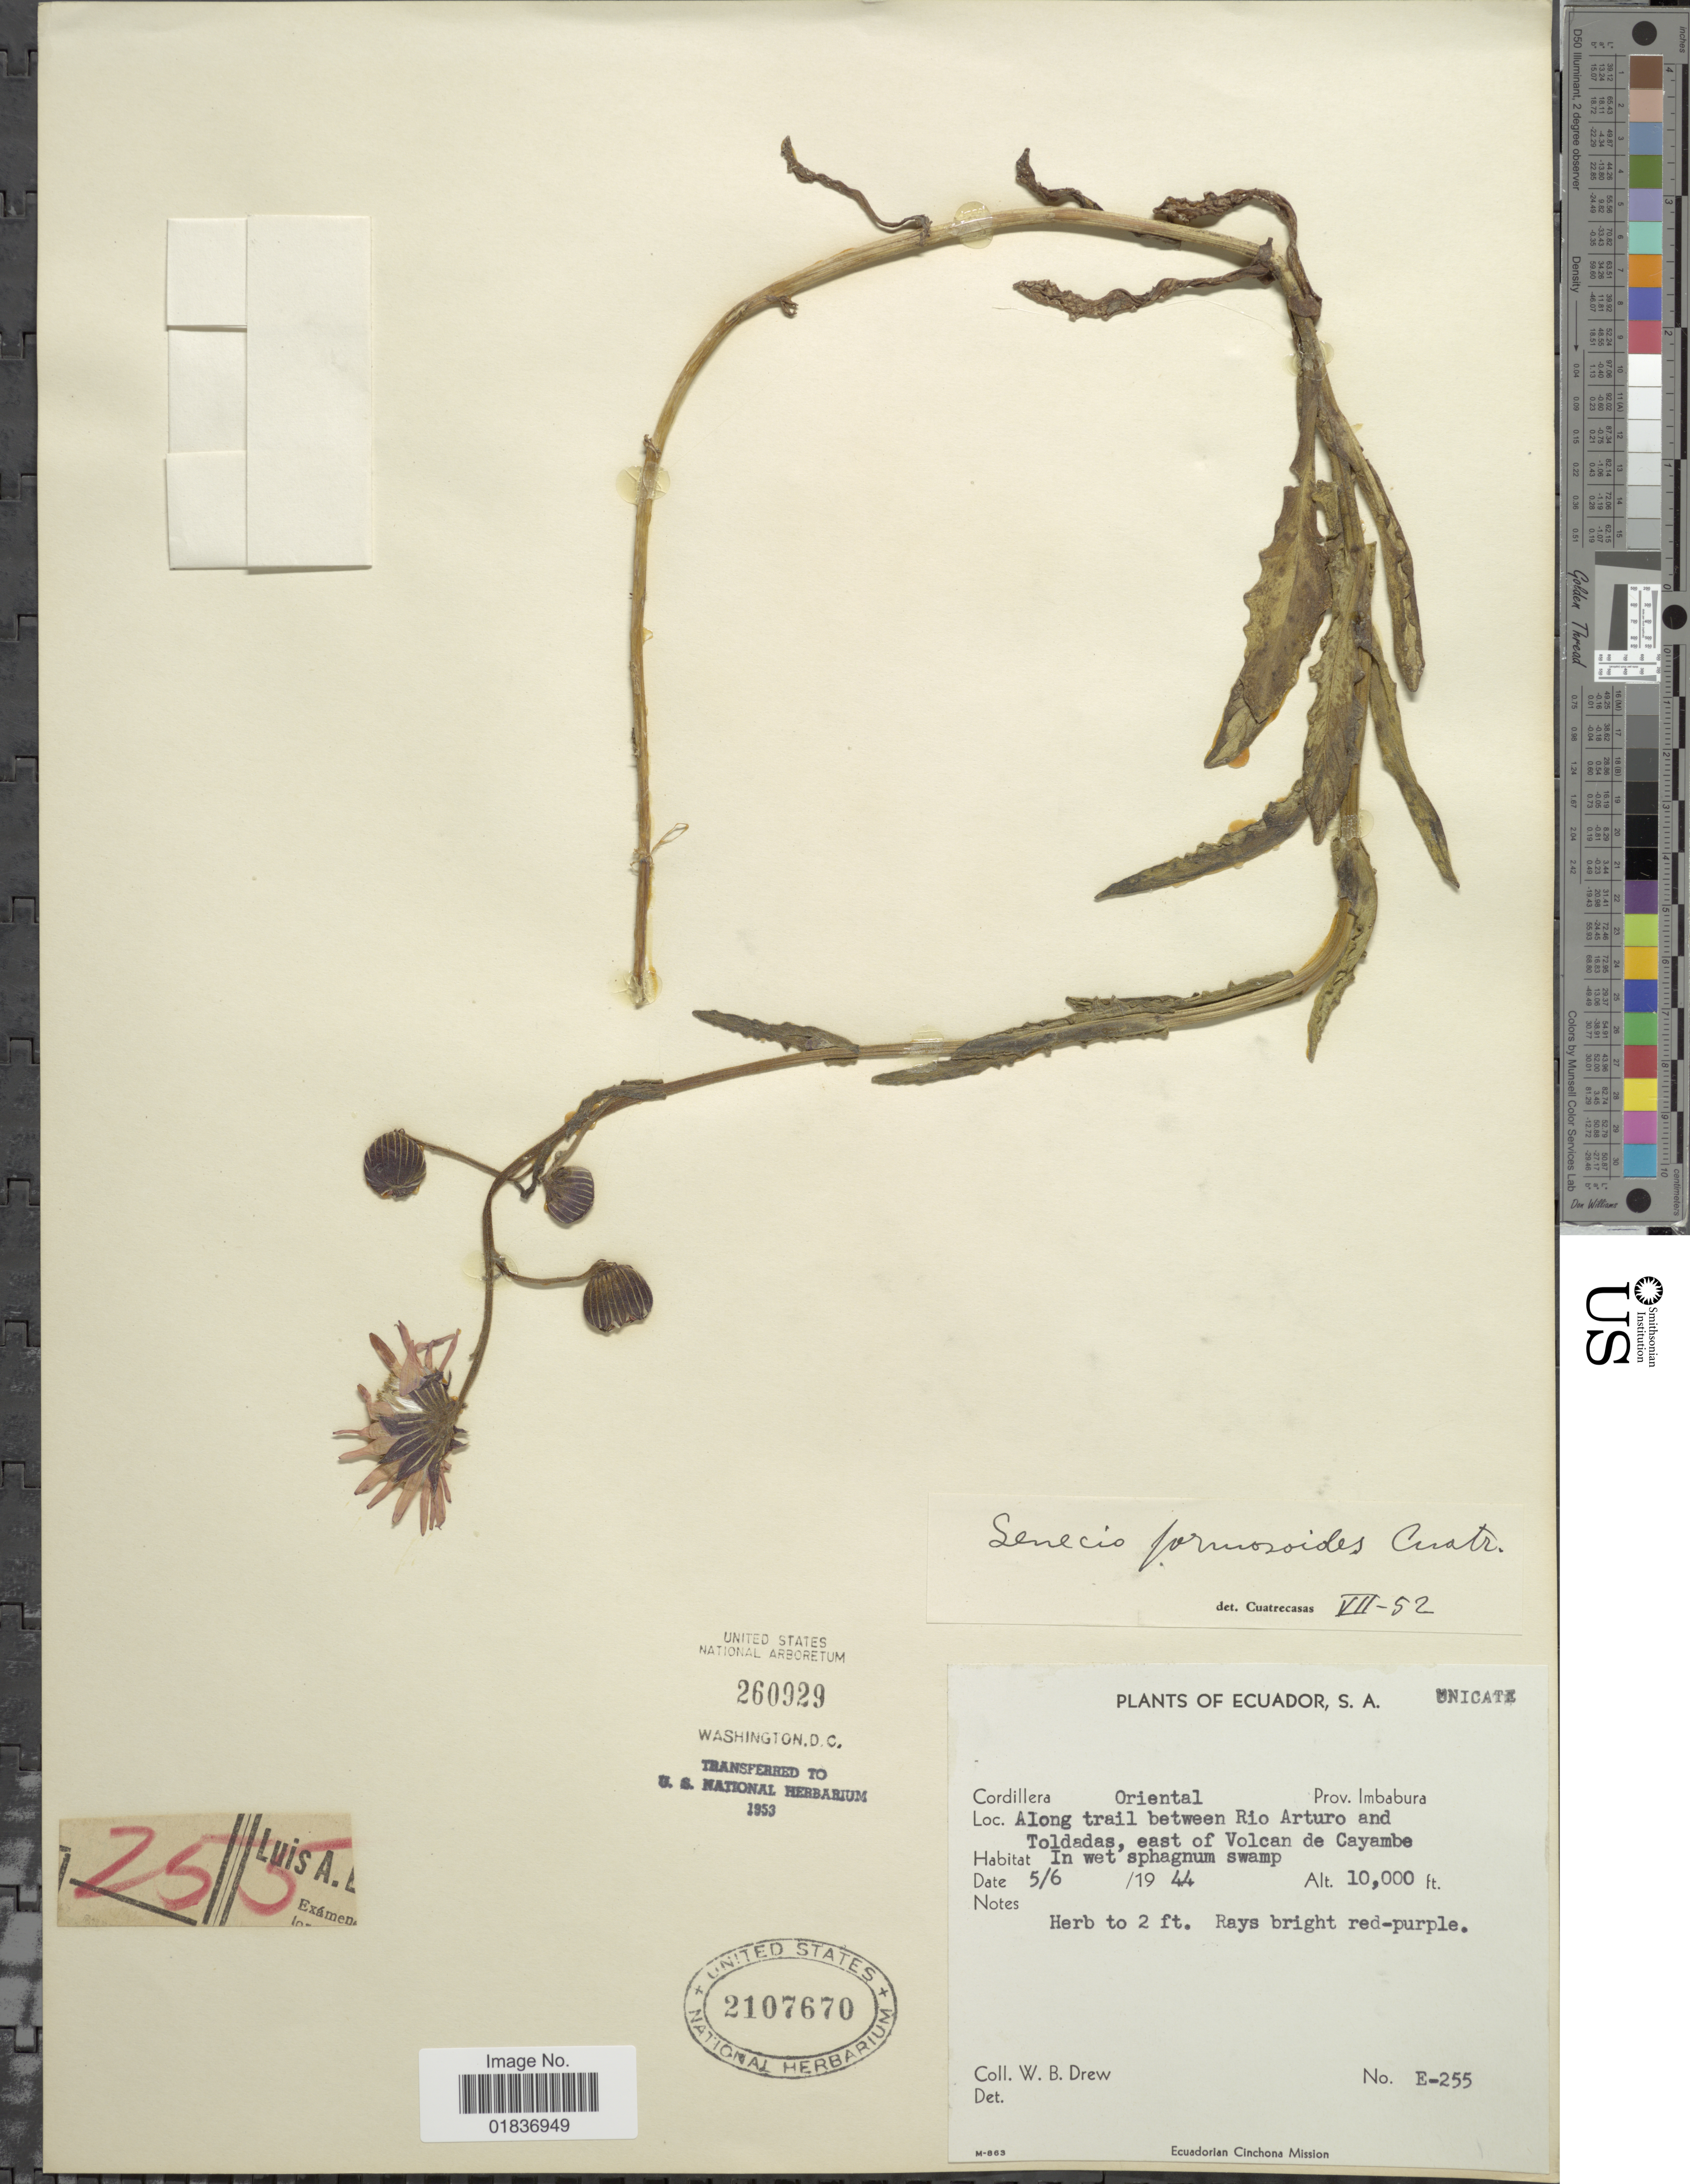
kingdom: Plantae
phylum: Tracheophyta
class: Magnoliopsida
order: Asterales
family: Asteraceae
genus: Senecio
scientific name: Senecio formosoides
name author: Cuatrec.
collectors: W. B. Drew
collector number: E-255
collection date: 1944-06-05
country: Ecuador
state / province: Imbabura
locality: Cordillera Oriental. Prov. Imbabura. Along trail between Rio Arturo and Toldadas, east of Volcan de Cayambe.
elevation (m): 3048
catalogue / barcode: US 2107670